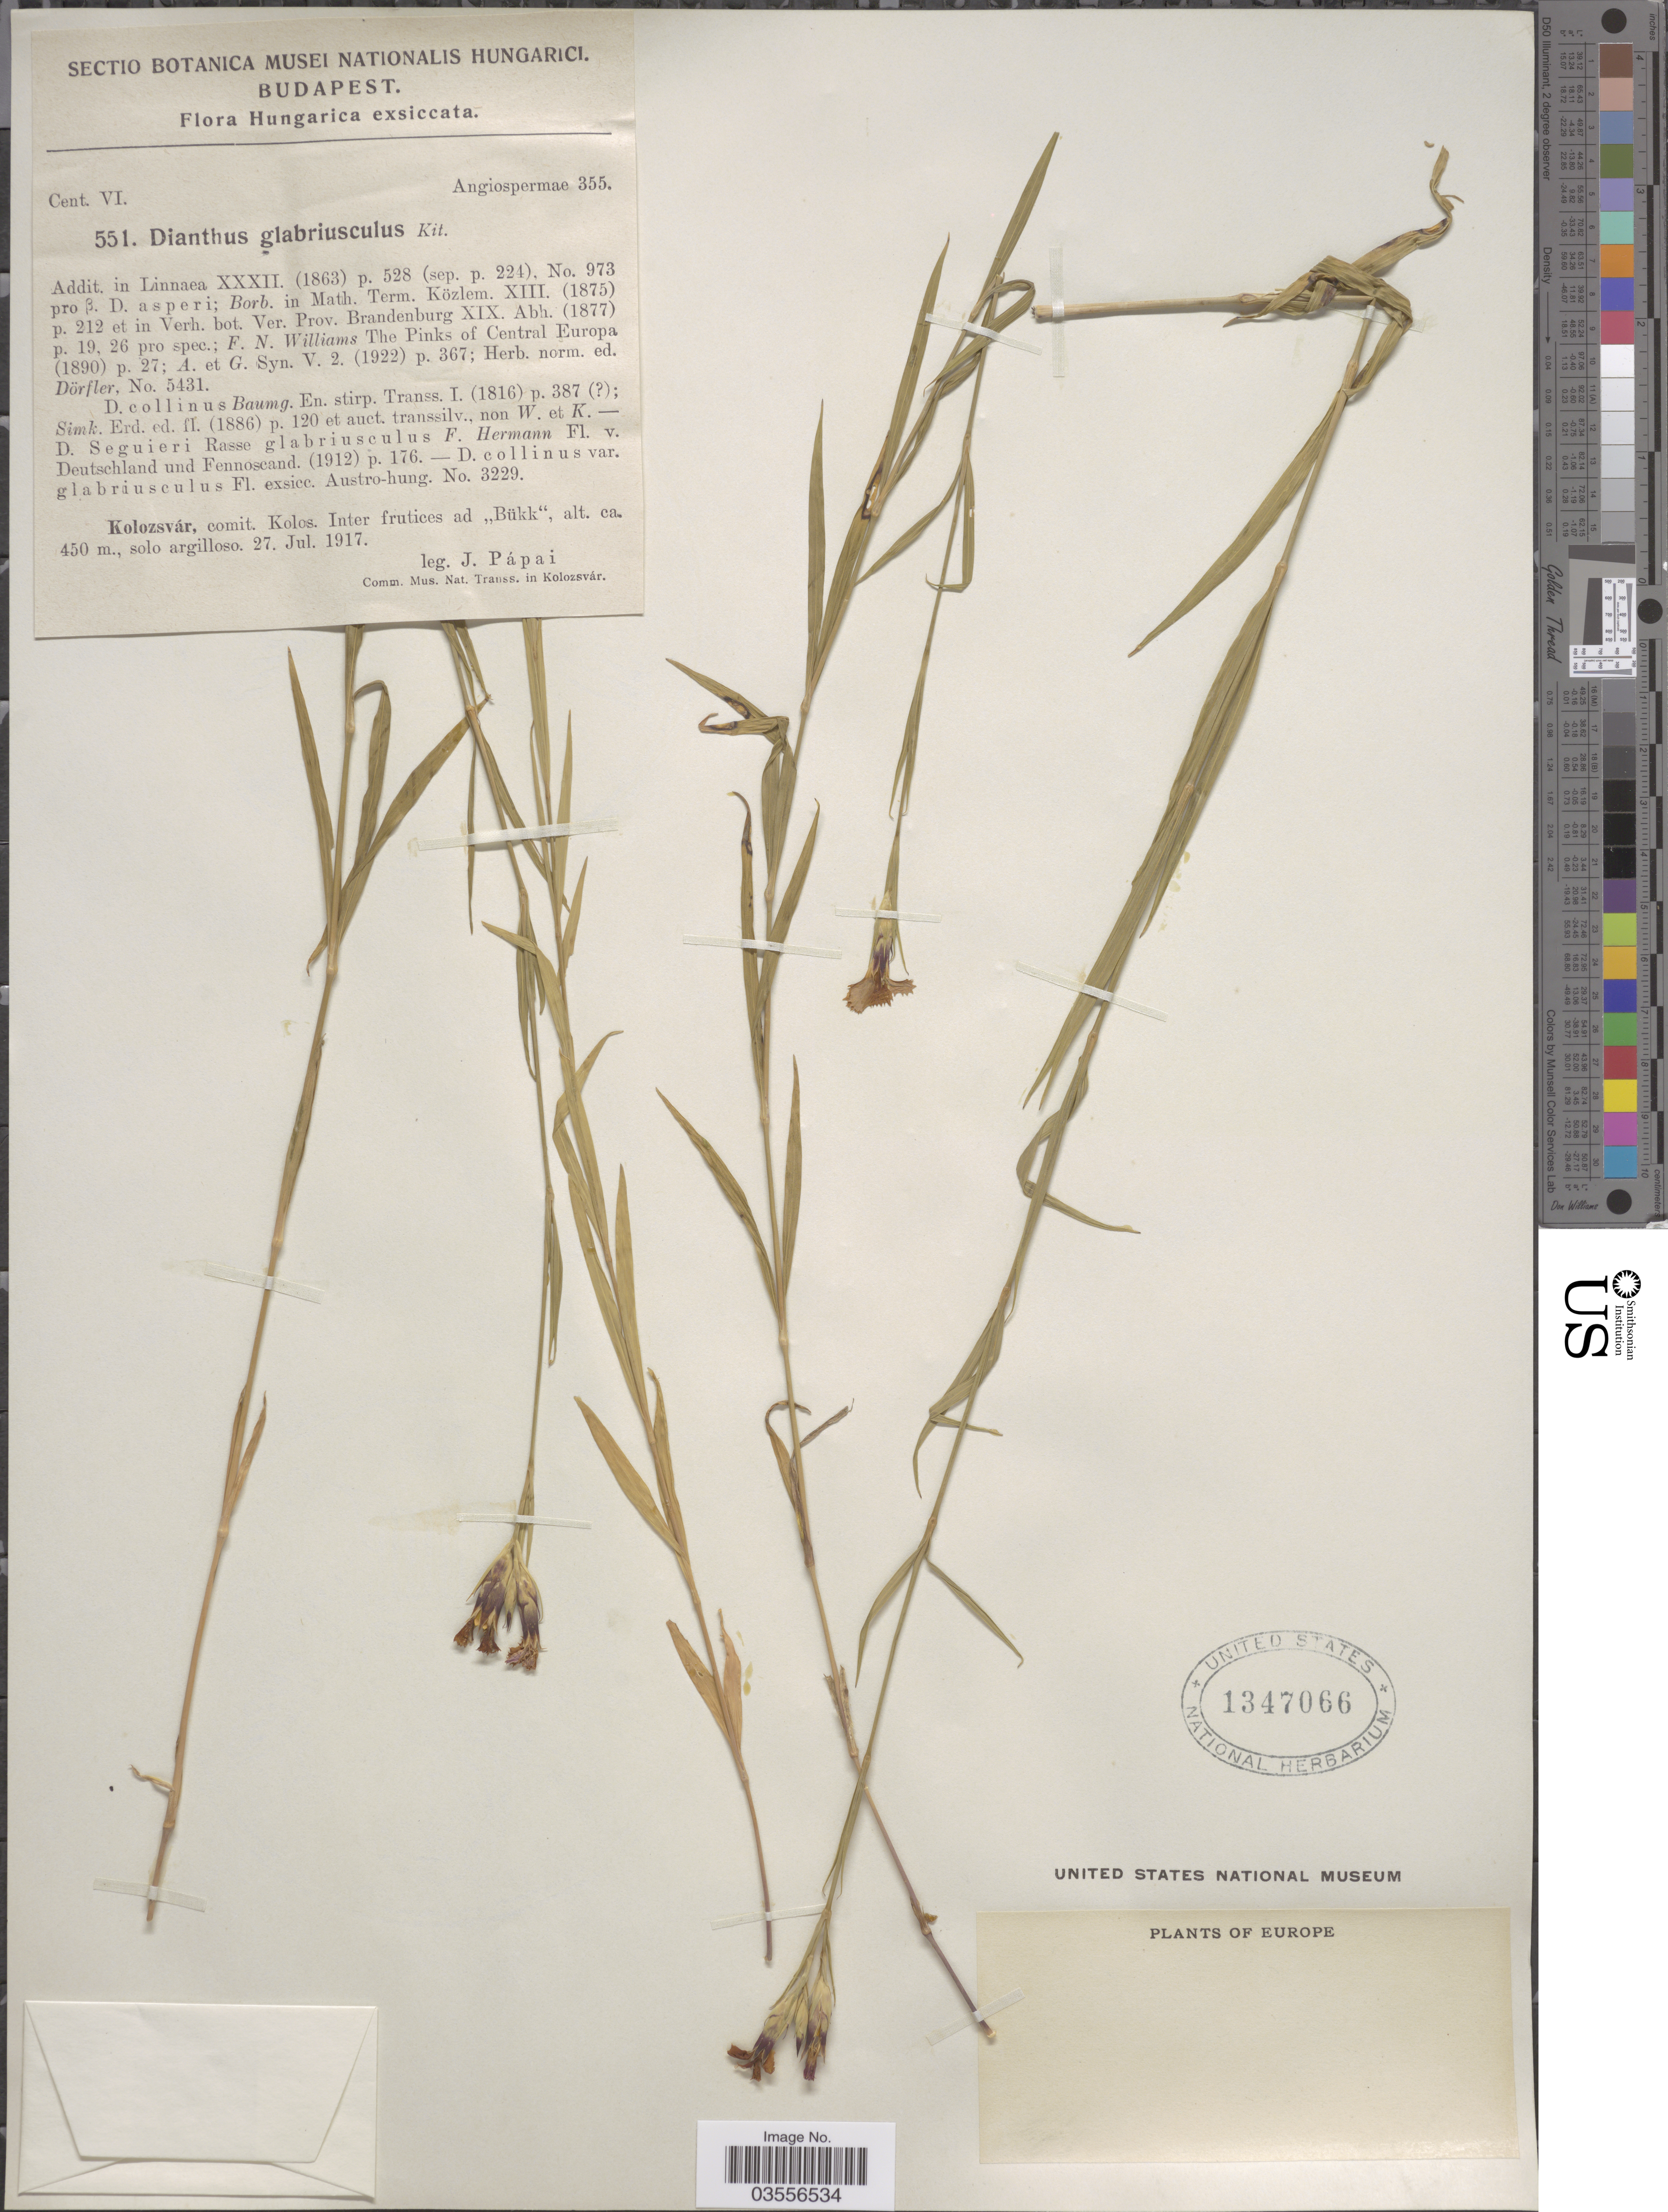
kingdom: Plantae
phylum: Tracheophyta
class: Magnoliopsida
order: Caryophyllales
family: Caryophyllaceae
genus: Dianthus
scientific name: Dianthus glabriusculus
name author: (Kit.) Borbás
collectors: J. Papai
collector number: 551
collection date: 1917-07-27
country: Hungary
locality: Hungarica. Kolozsvár, comit. Kolos. Inter frutices ad "Bükk".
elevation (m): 450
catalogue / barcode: US 1347066